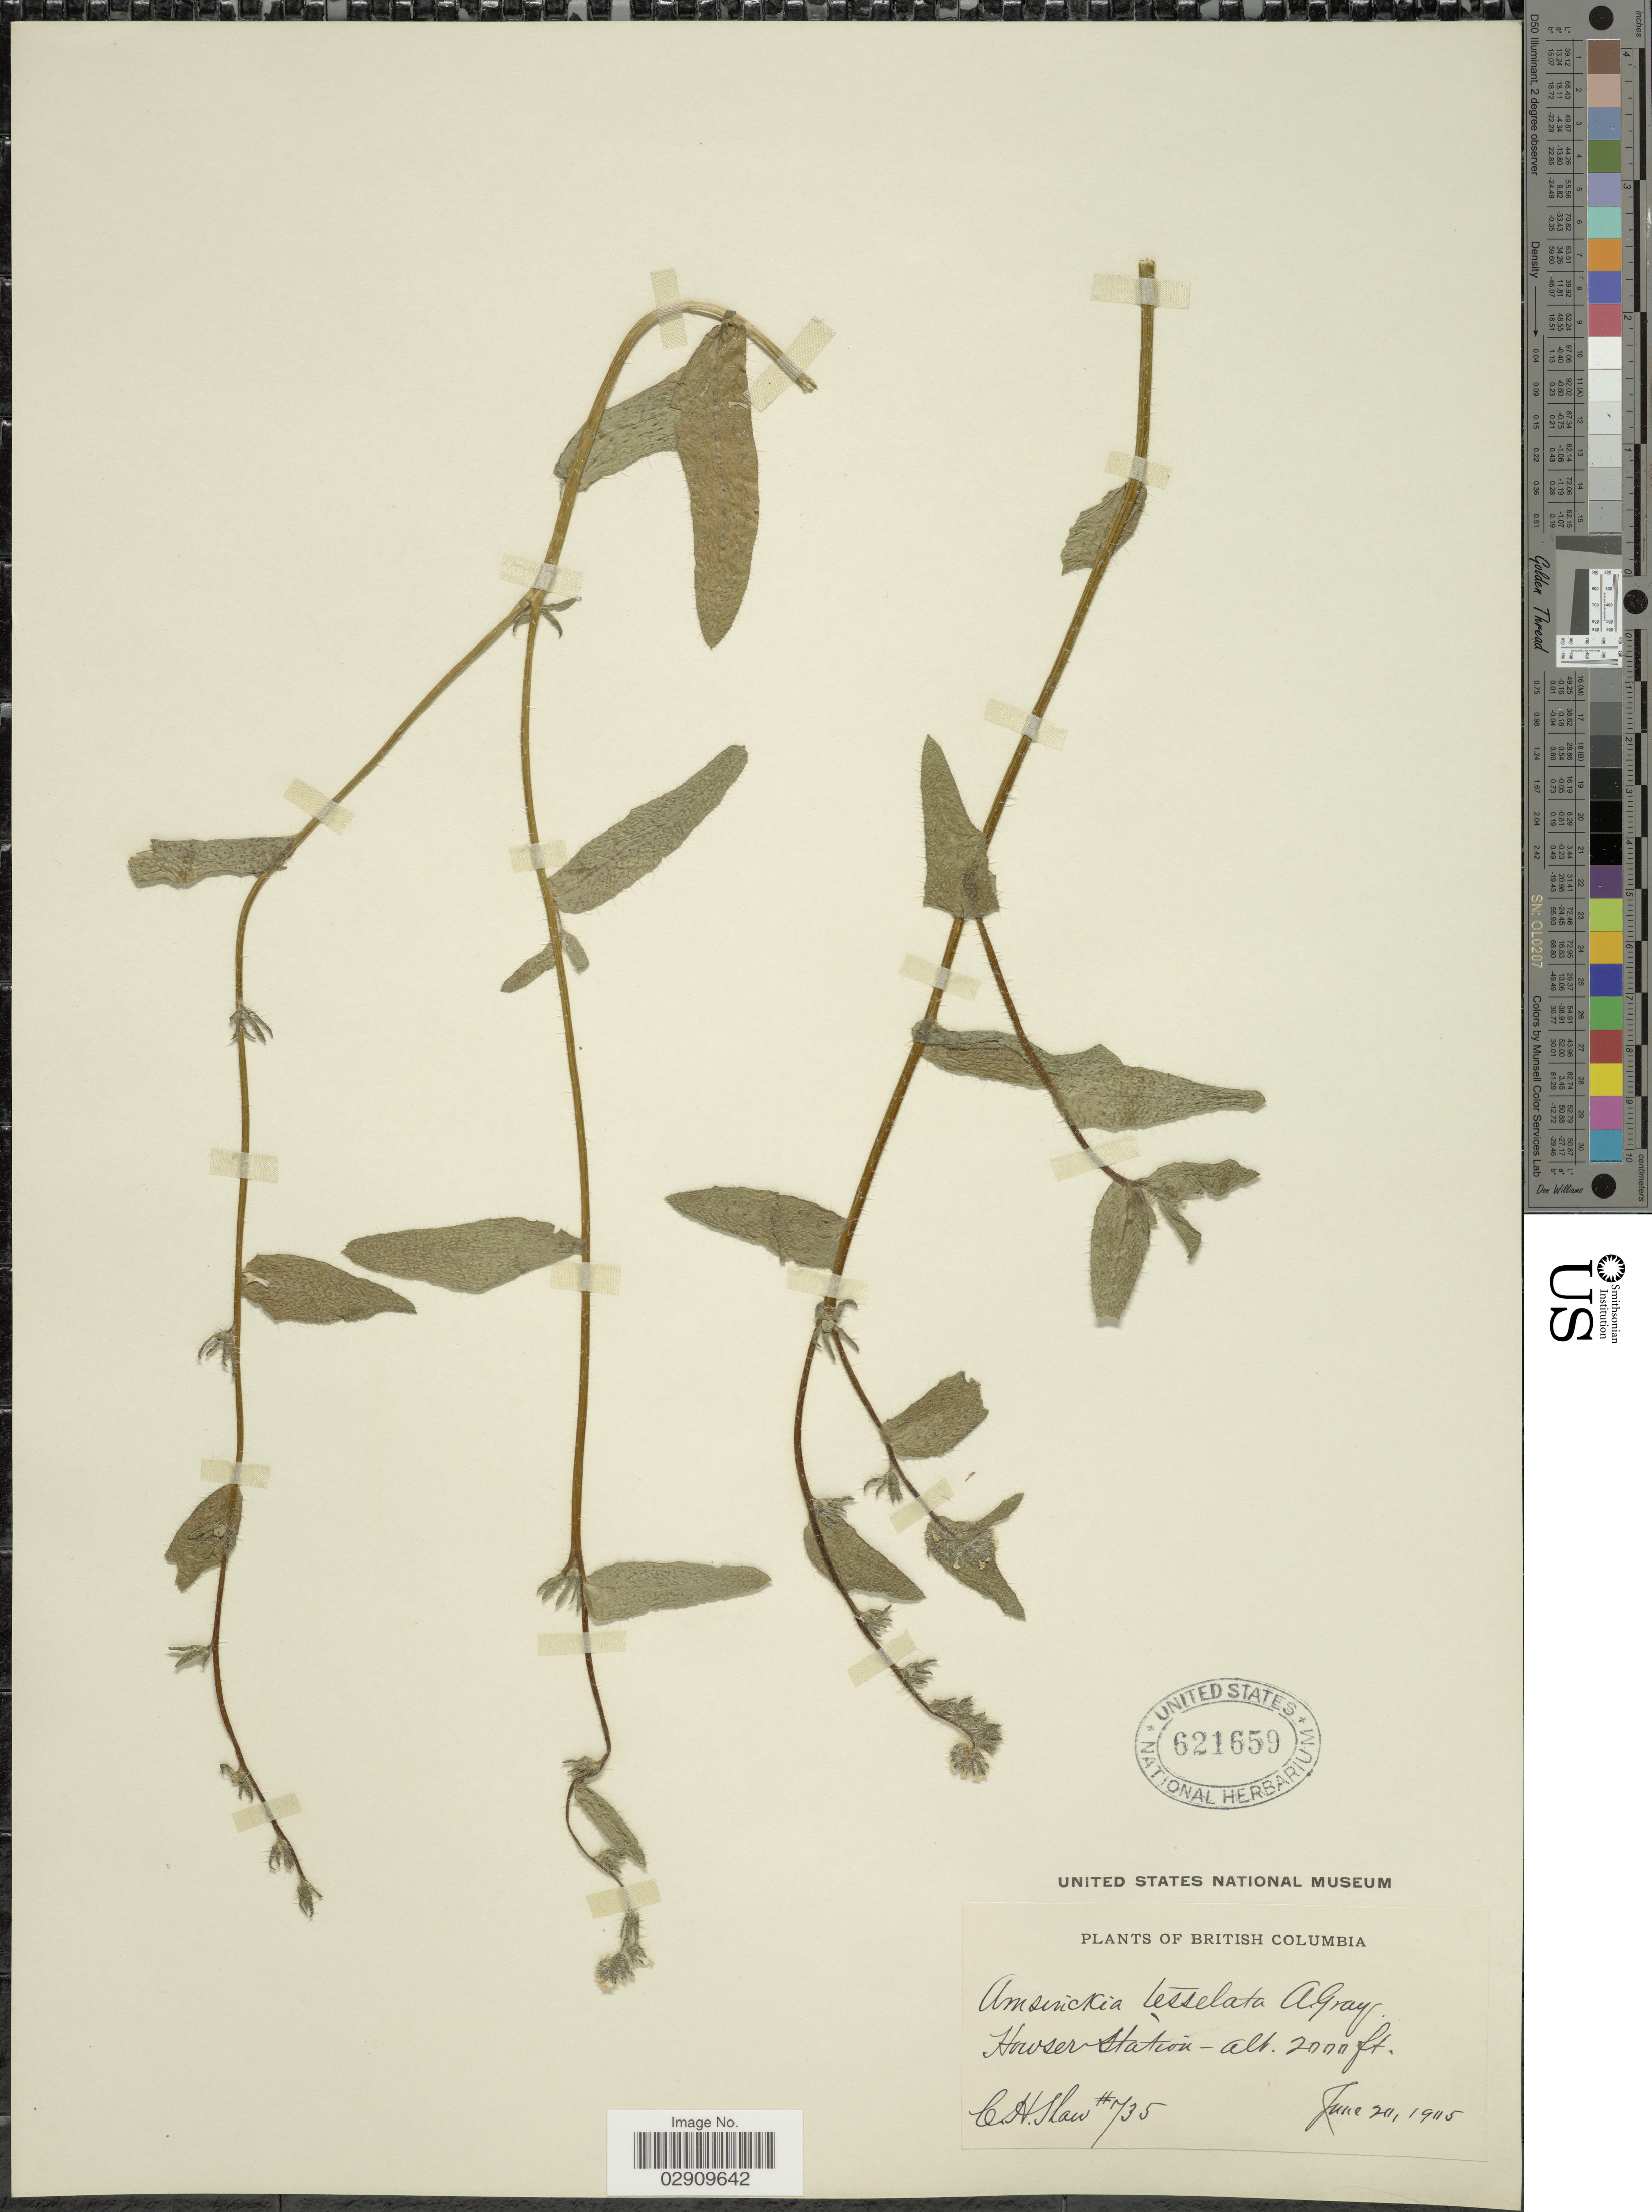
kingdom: Plantae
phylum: Tracheophyta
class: Magnoliopsida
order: Boraginales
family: Boraginaceae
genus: Amsinckia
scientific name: Amsinckia tessellata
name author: A. Gray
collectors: C. H. Shaw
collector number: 735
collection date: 1905-06-20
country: Canada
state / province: British Columbia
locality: Howser Station.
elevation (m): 610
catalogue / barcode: US 621659